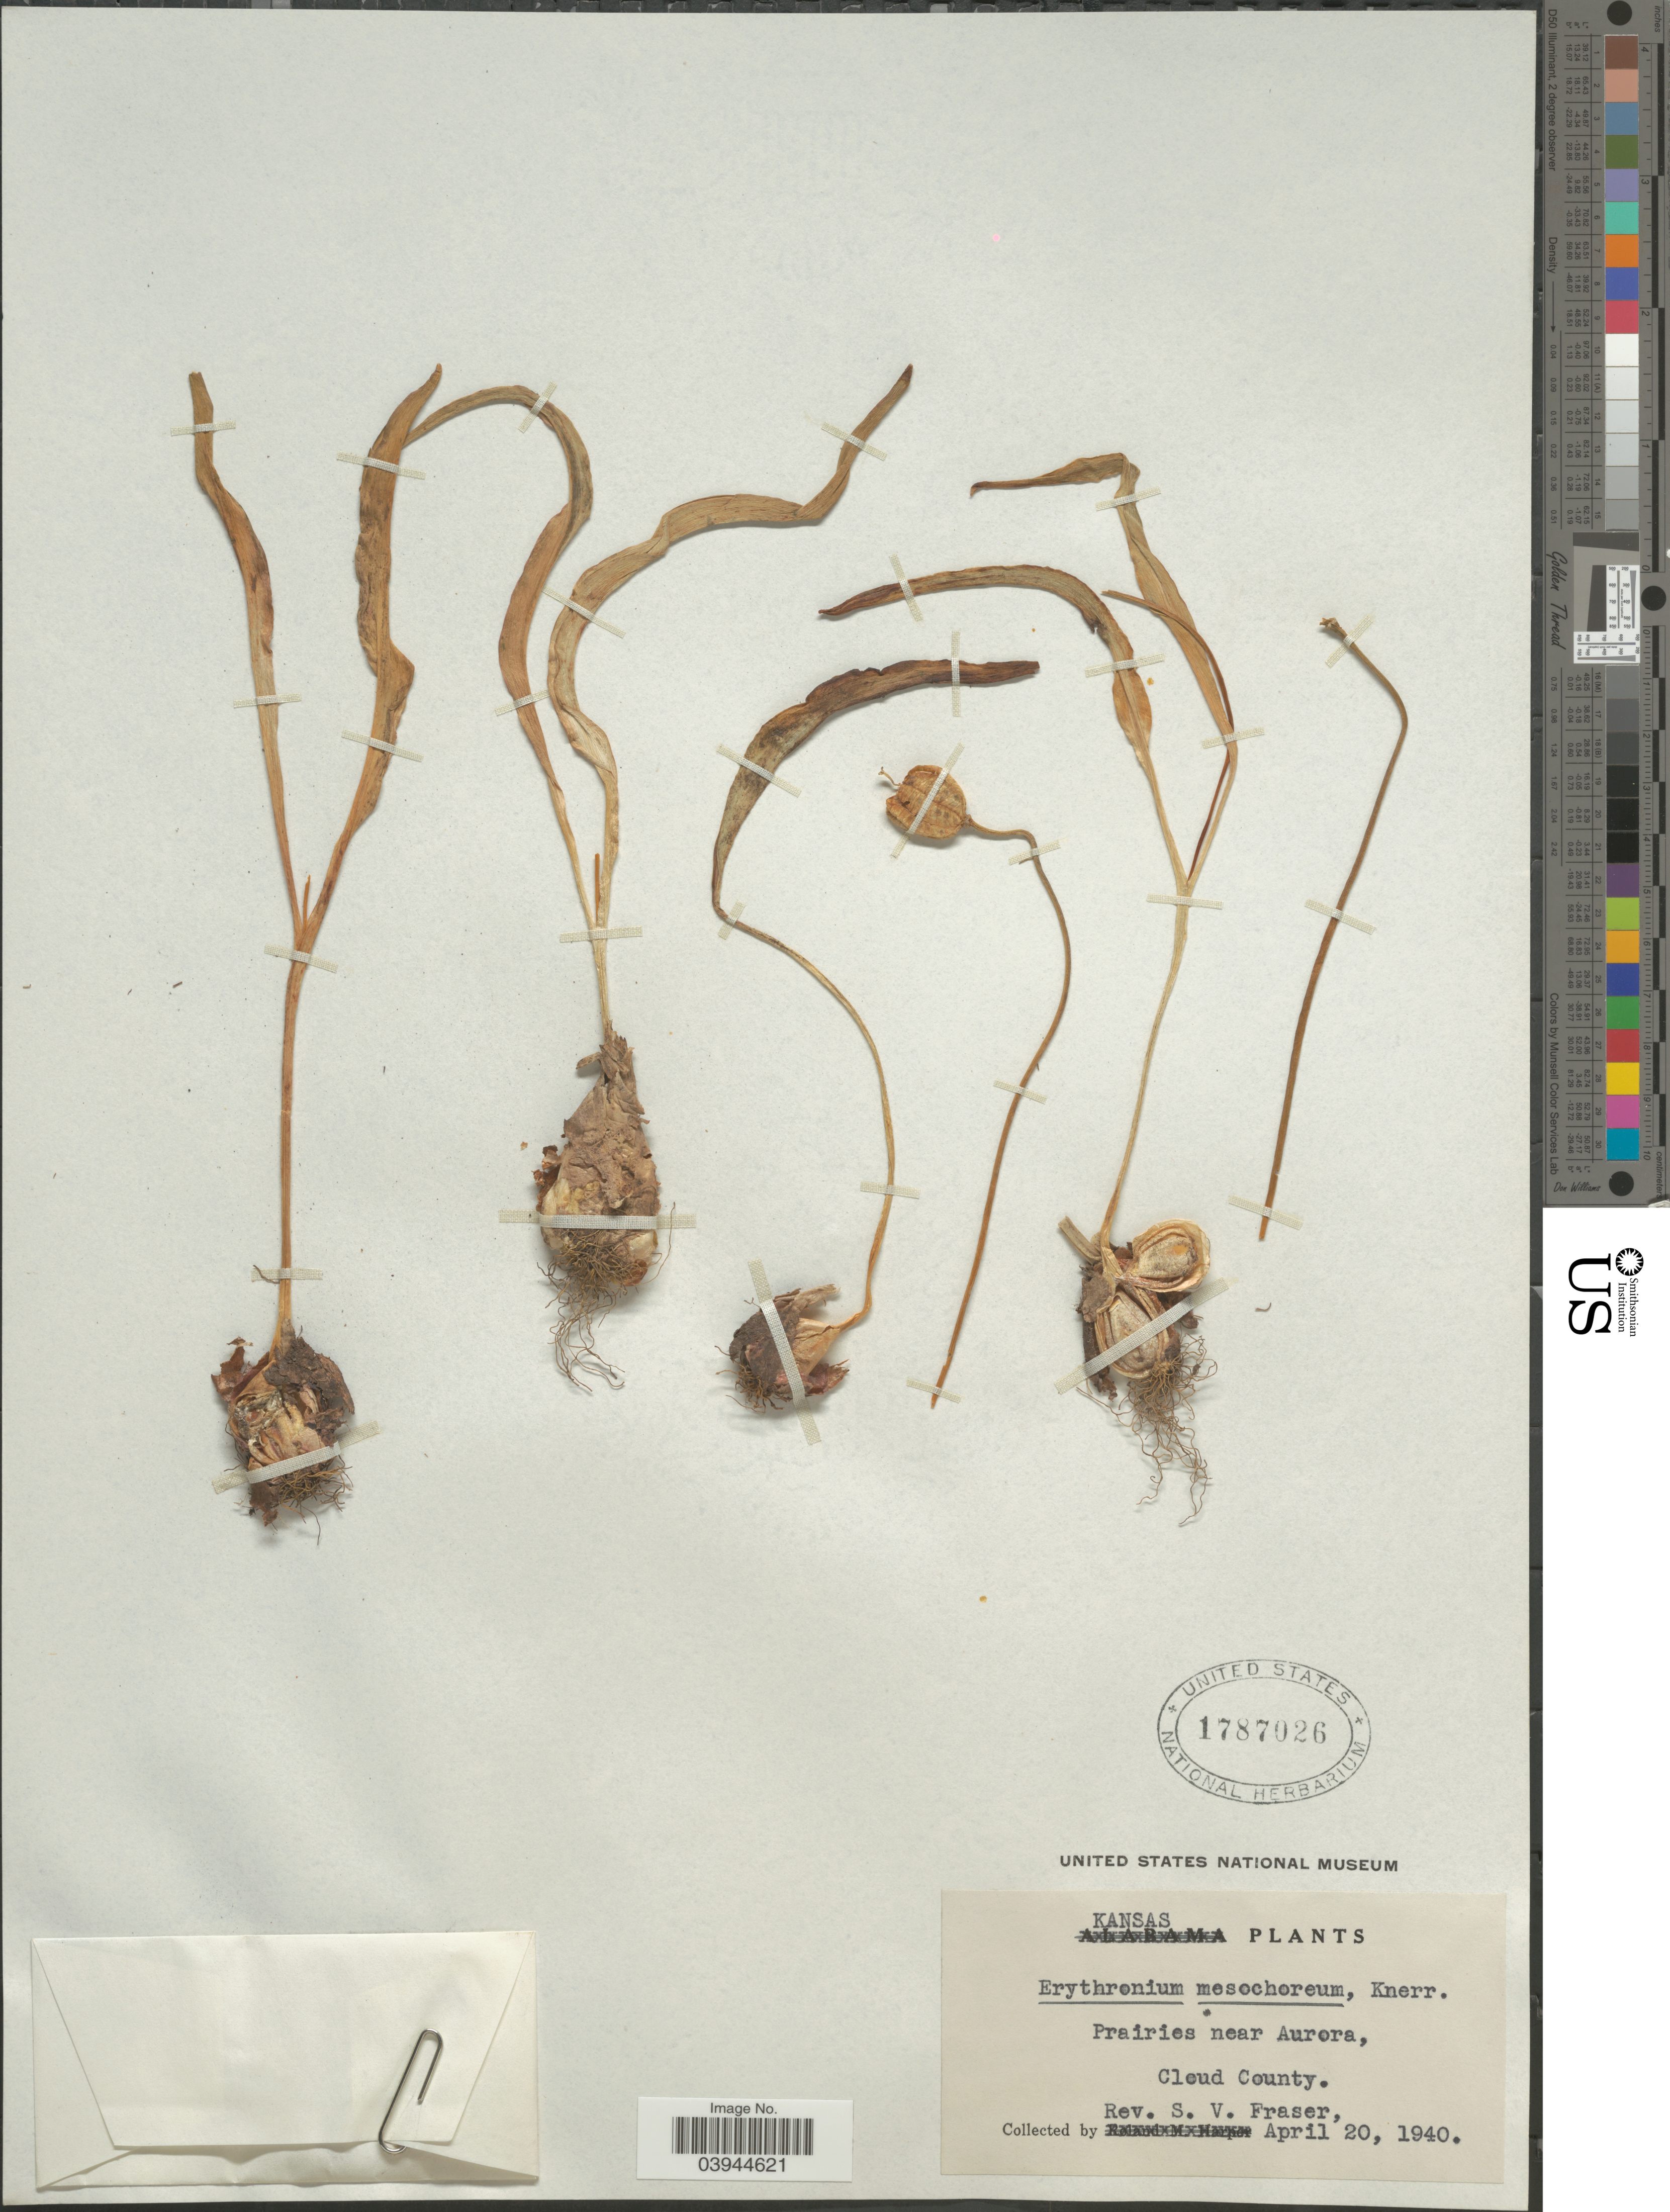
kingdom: Plantae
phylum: Tracheophyta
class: Liliopsida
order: Liliales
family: Liliaceae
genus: Erythronium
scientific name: Erythronium mesochoreum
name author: Knerr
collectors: S. Fraser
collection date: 1940-04-20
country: United States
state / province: Kansas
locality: Prairies near Aurora, Cloud County.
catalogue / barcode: US 1787026